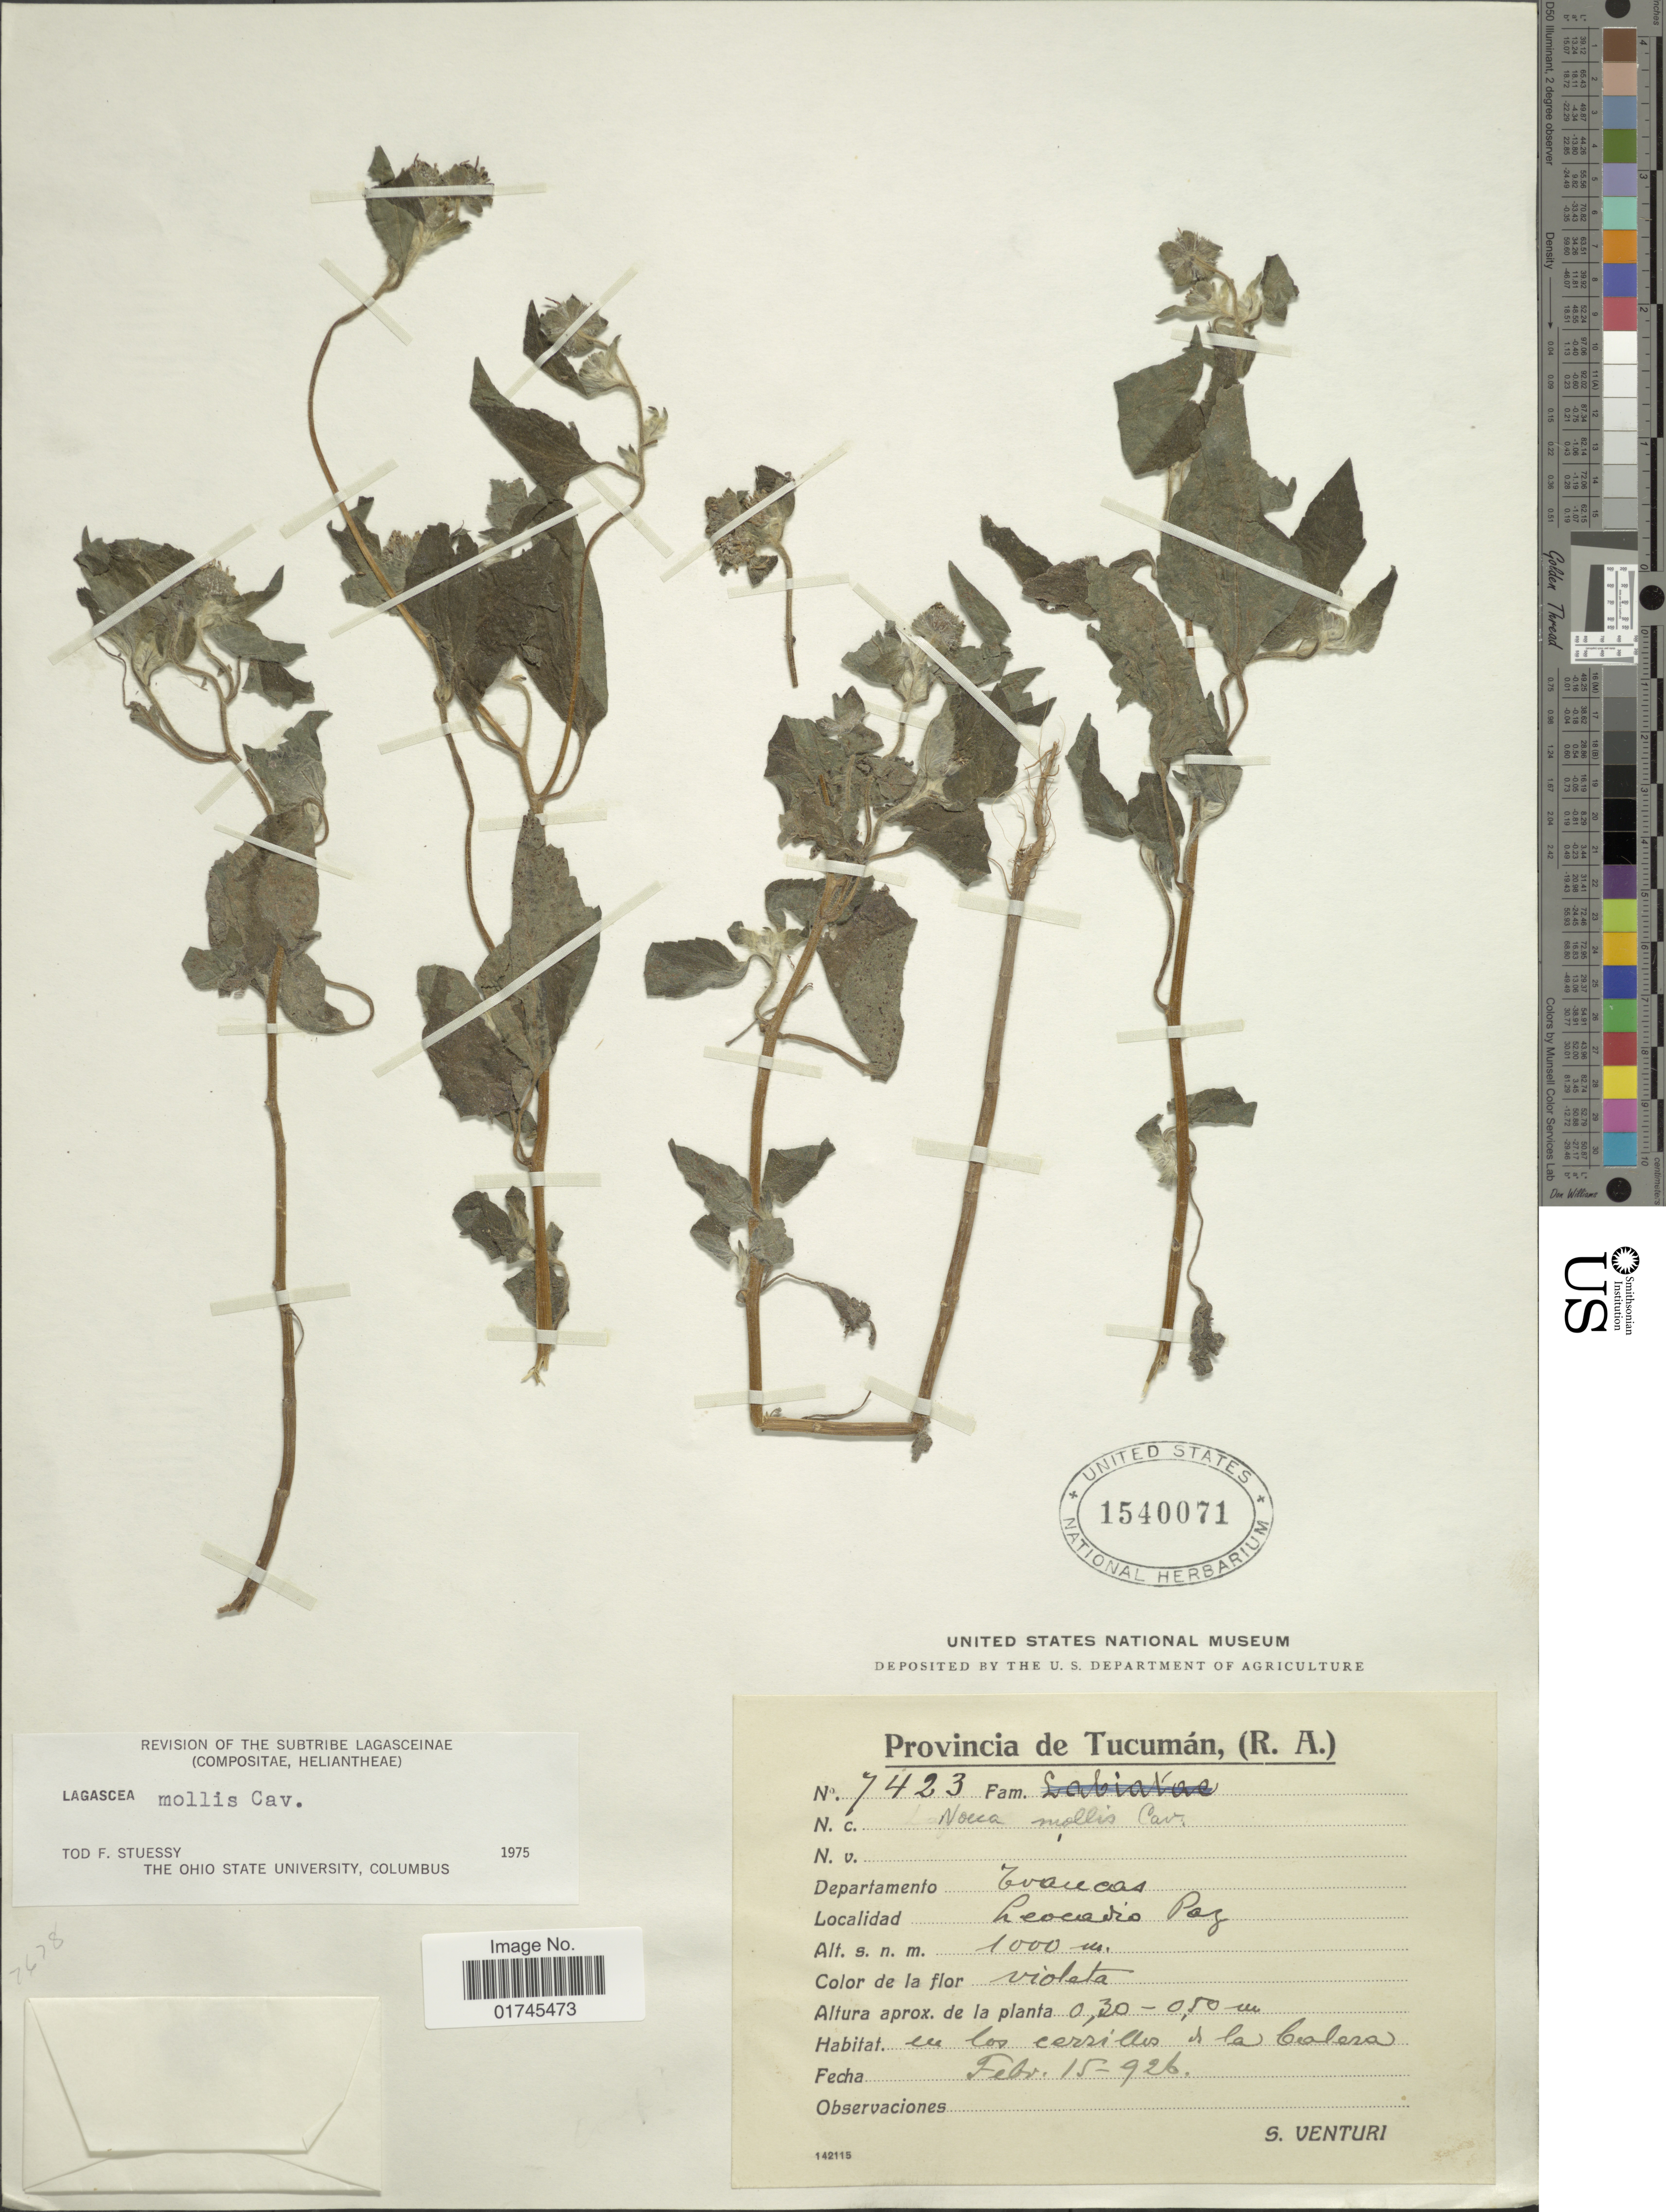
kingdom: Plantae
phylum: Tracheophyta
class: Magnoliopsida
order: Asterales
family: Asteraceae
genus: Lagascea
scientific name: Lagascea mollis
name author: Cav.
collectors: S. Venturi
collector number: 7423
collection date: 1926-05-15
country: Argentina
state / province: Tucumán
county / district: Trancas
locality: Leocadio Paz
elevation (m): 1000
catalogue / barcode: US 1540071